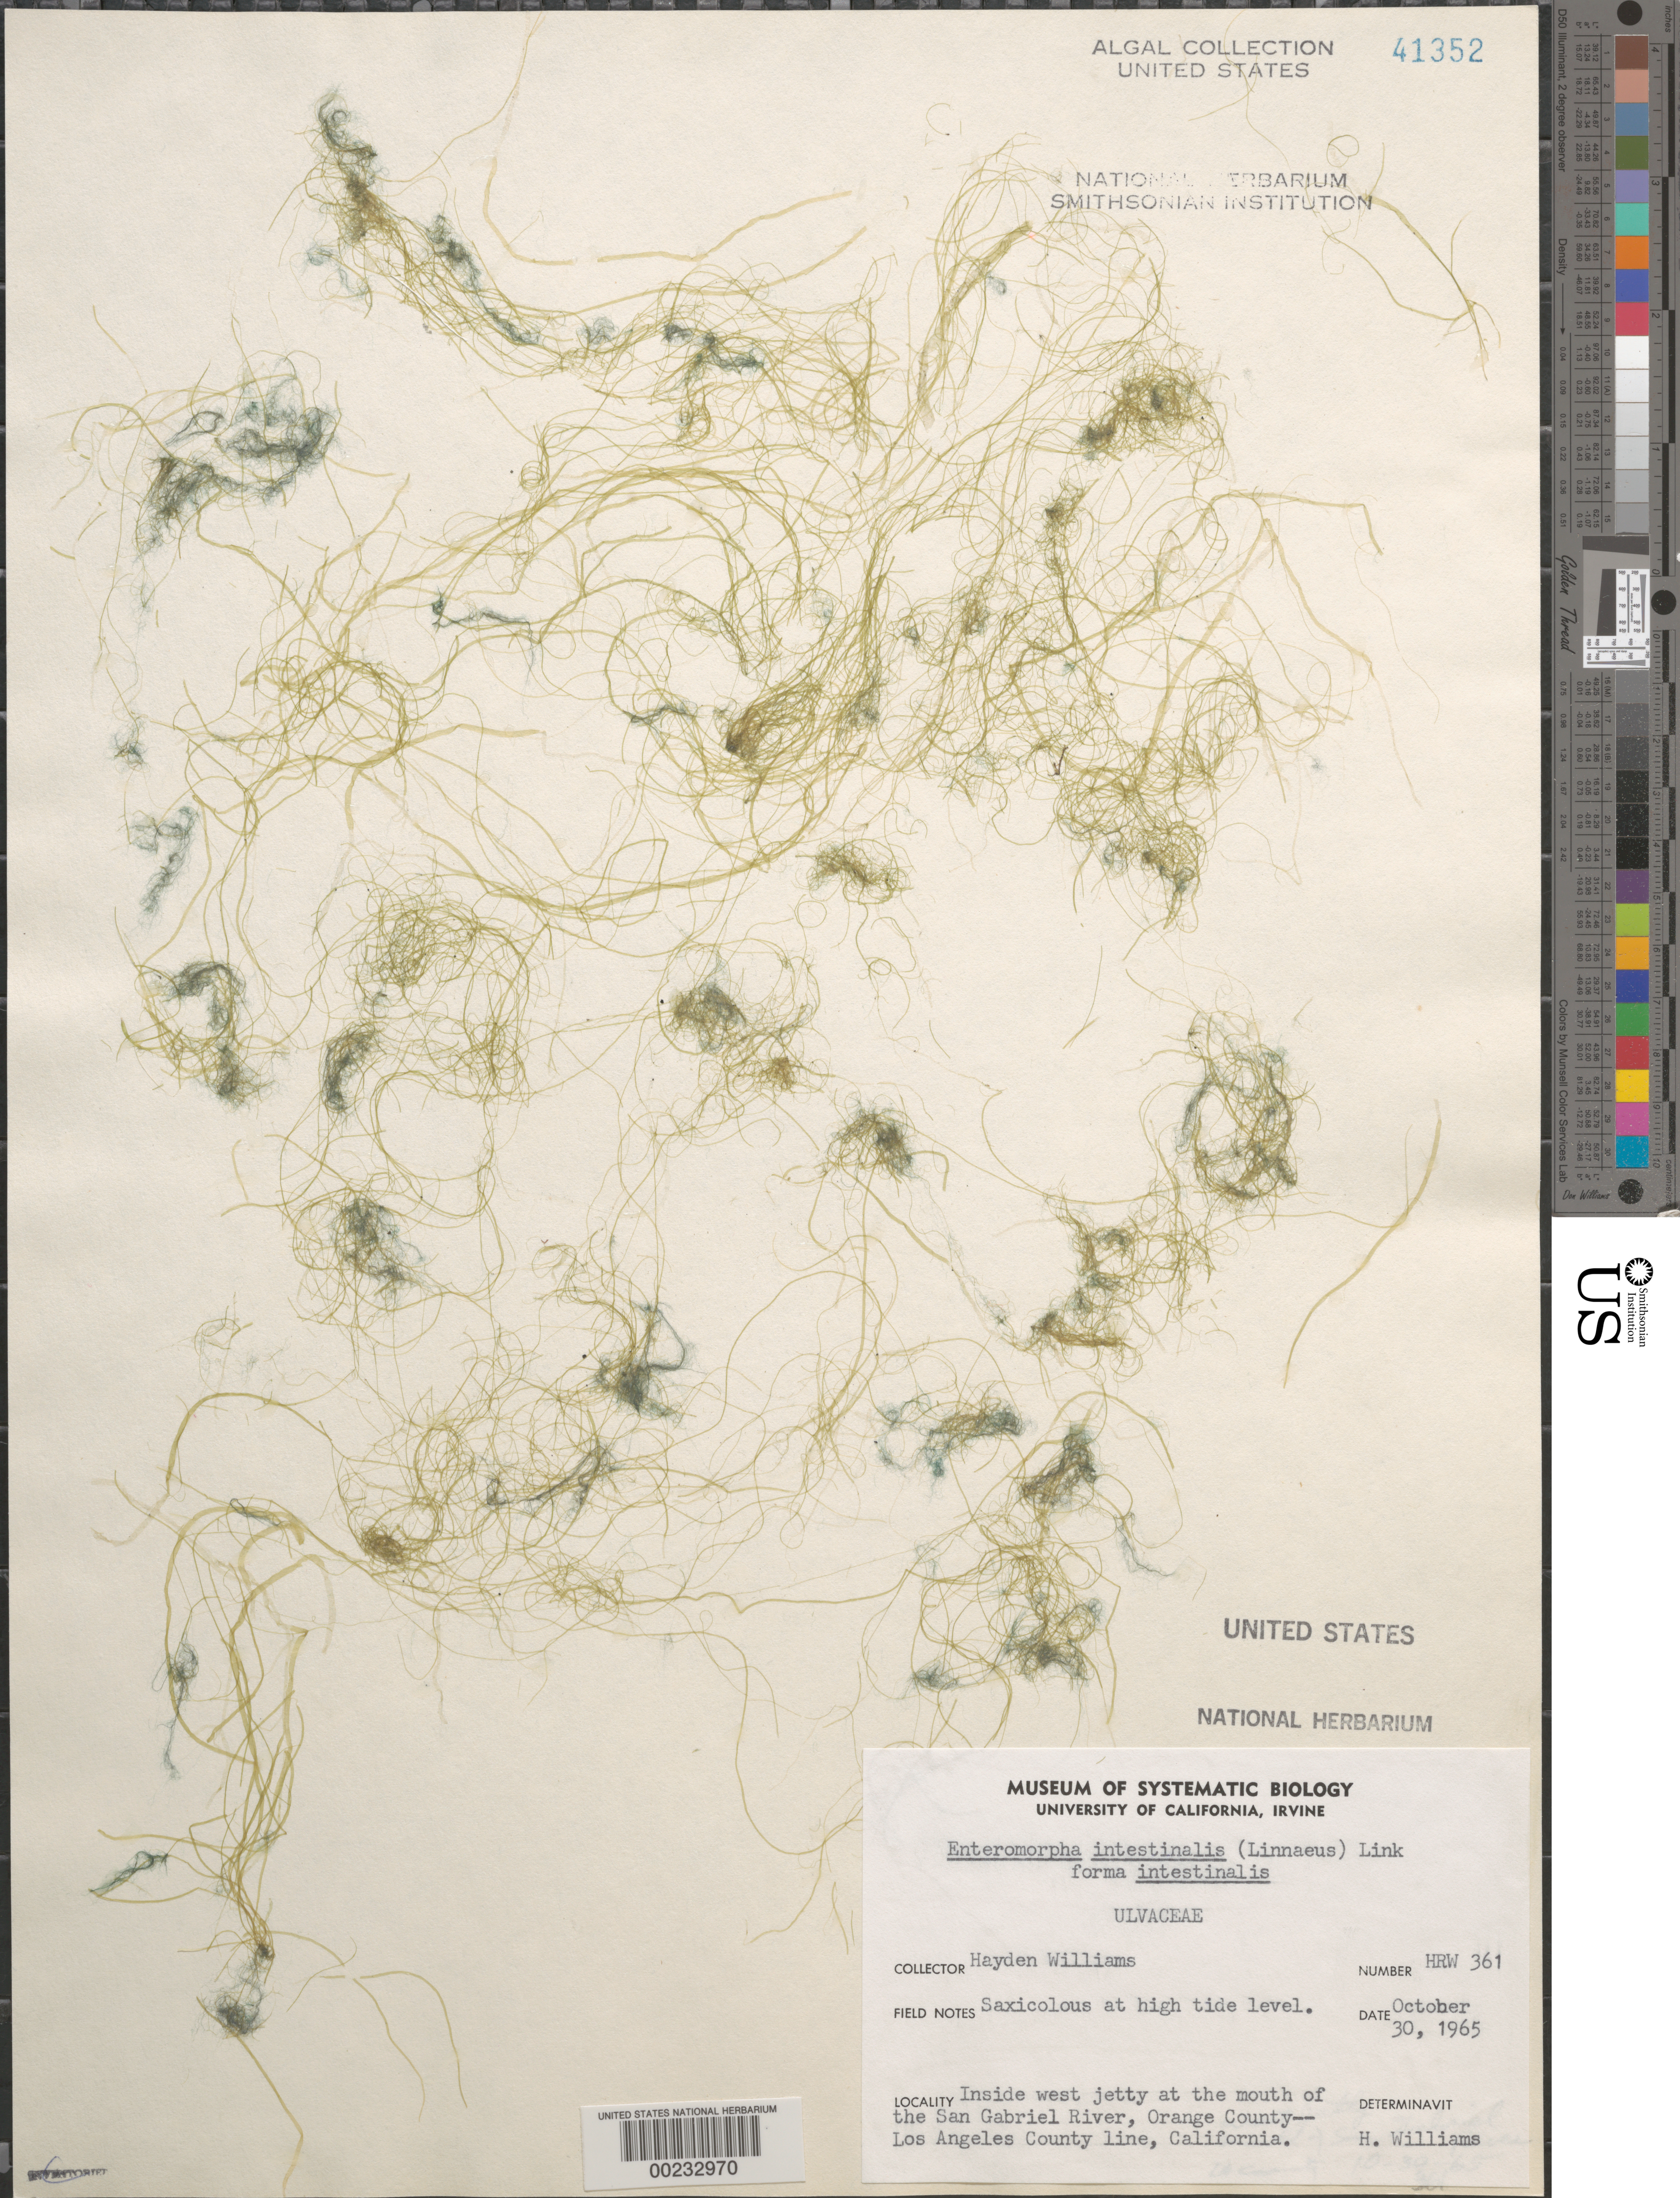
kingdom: Plantae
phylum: Chlorophyta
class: Ulvophyceae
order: Ulvales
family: Ulvaceae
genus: Ulva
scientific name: Ulva intestinalis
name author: L.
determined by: Algae name updating Project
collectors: H. R. Williams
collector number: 361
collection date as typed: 30 Oct 1965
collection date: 1965-10-30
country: United States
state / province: California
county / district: Orange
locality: San Gabriel River mouth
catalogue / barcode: US 41352